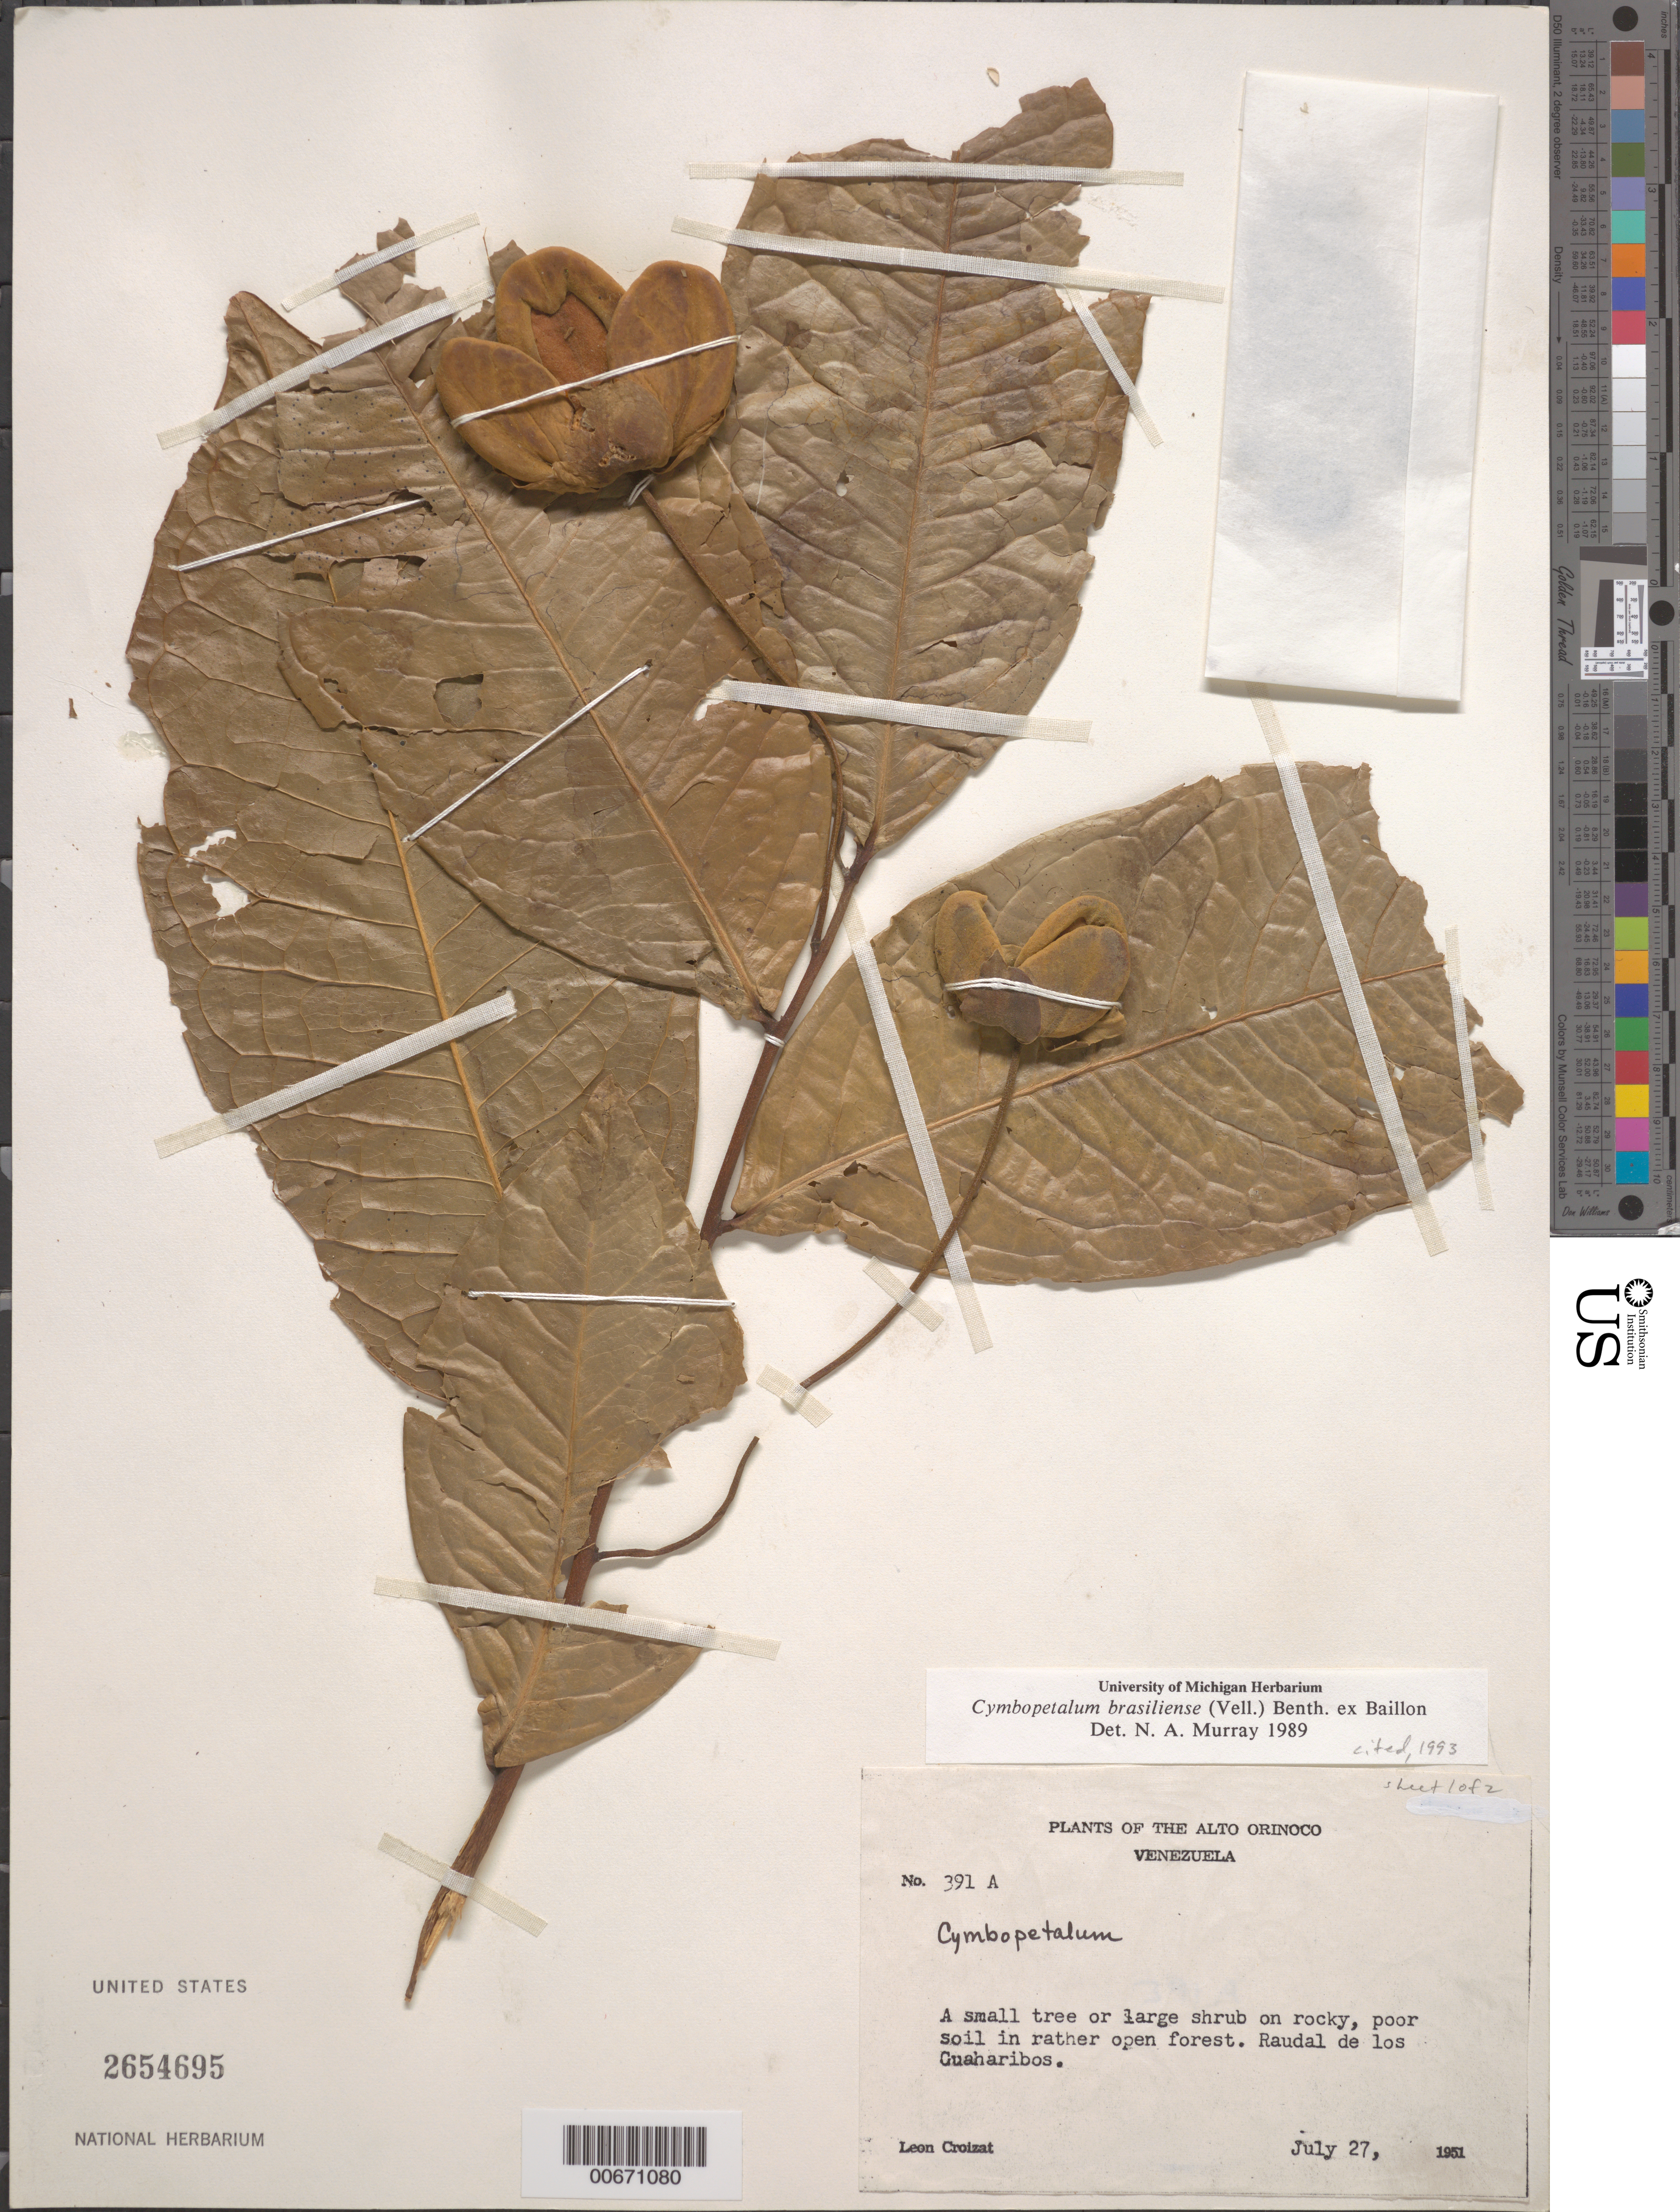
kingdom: Plantae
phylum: Tracheophyta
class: Magnoliopsida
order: Magnoliales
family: Annonaceae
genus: Cymbopetalum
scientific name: Cymbopetalum brasiliense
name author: (Vell.) Benth. ex Baill.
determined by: Murray, N. A.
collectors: L. C. M. Croizat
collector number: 391 A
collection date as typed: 27-Jul-51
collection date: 1951-07-27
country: Venezuela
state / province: Amazonas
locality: Mt. Rimbaud, Raudal de los Guaharibos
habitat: Poor soil, open forest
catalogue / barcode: US 2654695